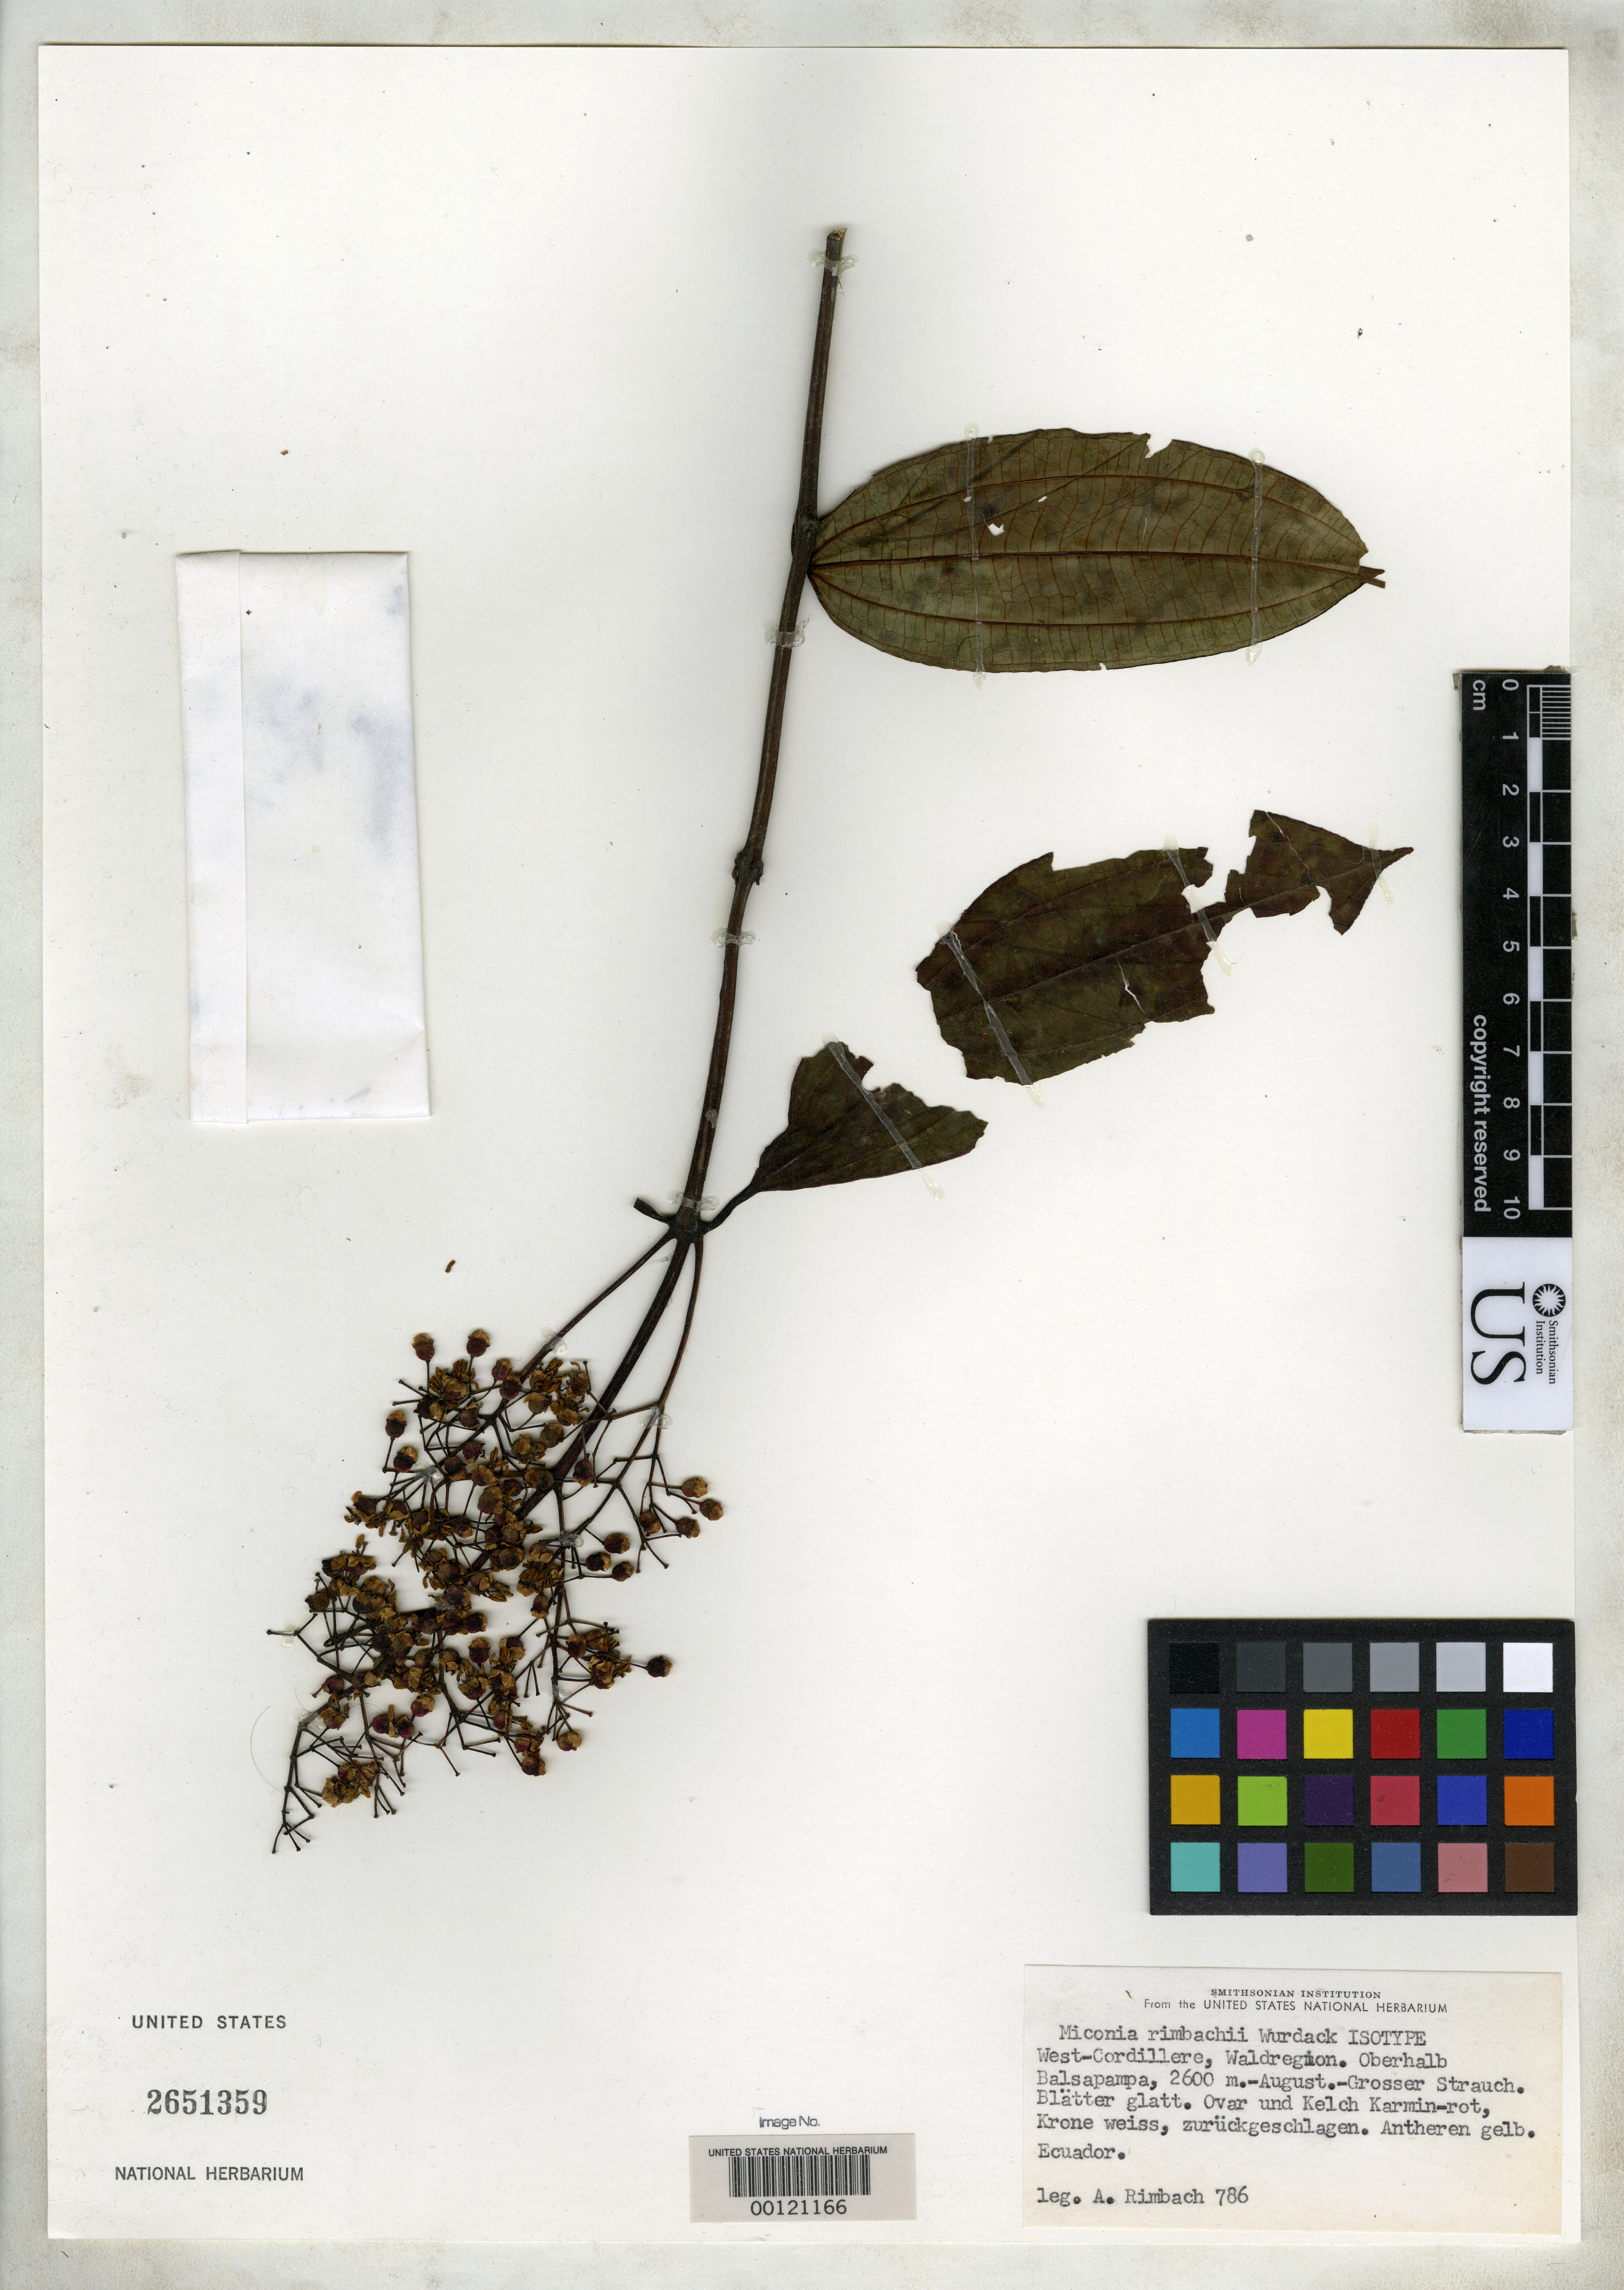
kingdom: Plantae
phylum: Tracheophyta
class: Magnoliopsida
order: Myrtales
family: Melastomataceae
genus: Miconia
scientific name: Miconia rimbachii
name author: Wurdack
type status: Isotype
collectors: A. Rimbach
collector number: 786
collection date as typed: Aug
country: Ecuador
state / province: Bolívar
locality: Above BalsaPampa.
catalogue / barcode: US 2651359